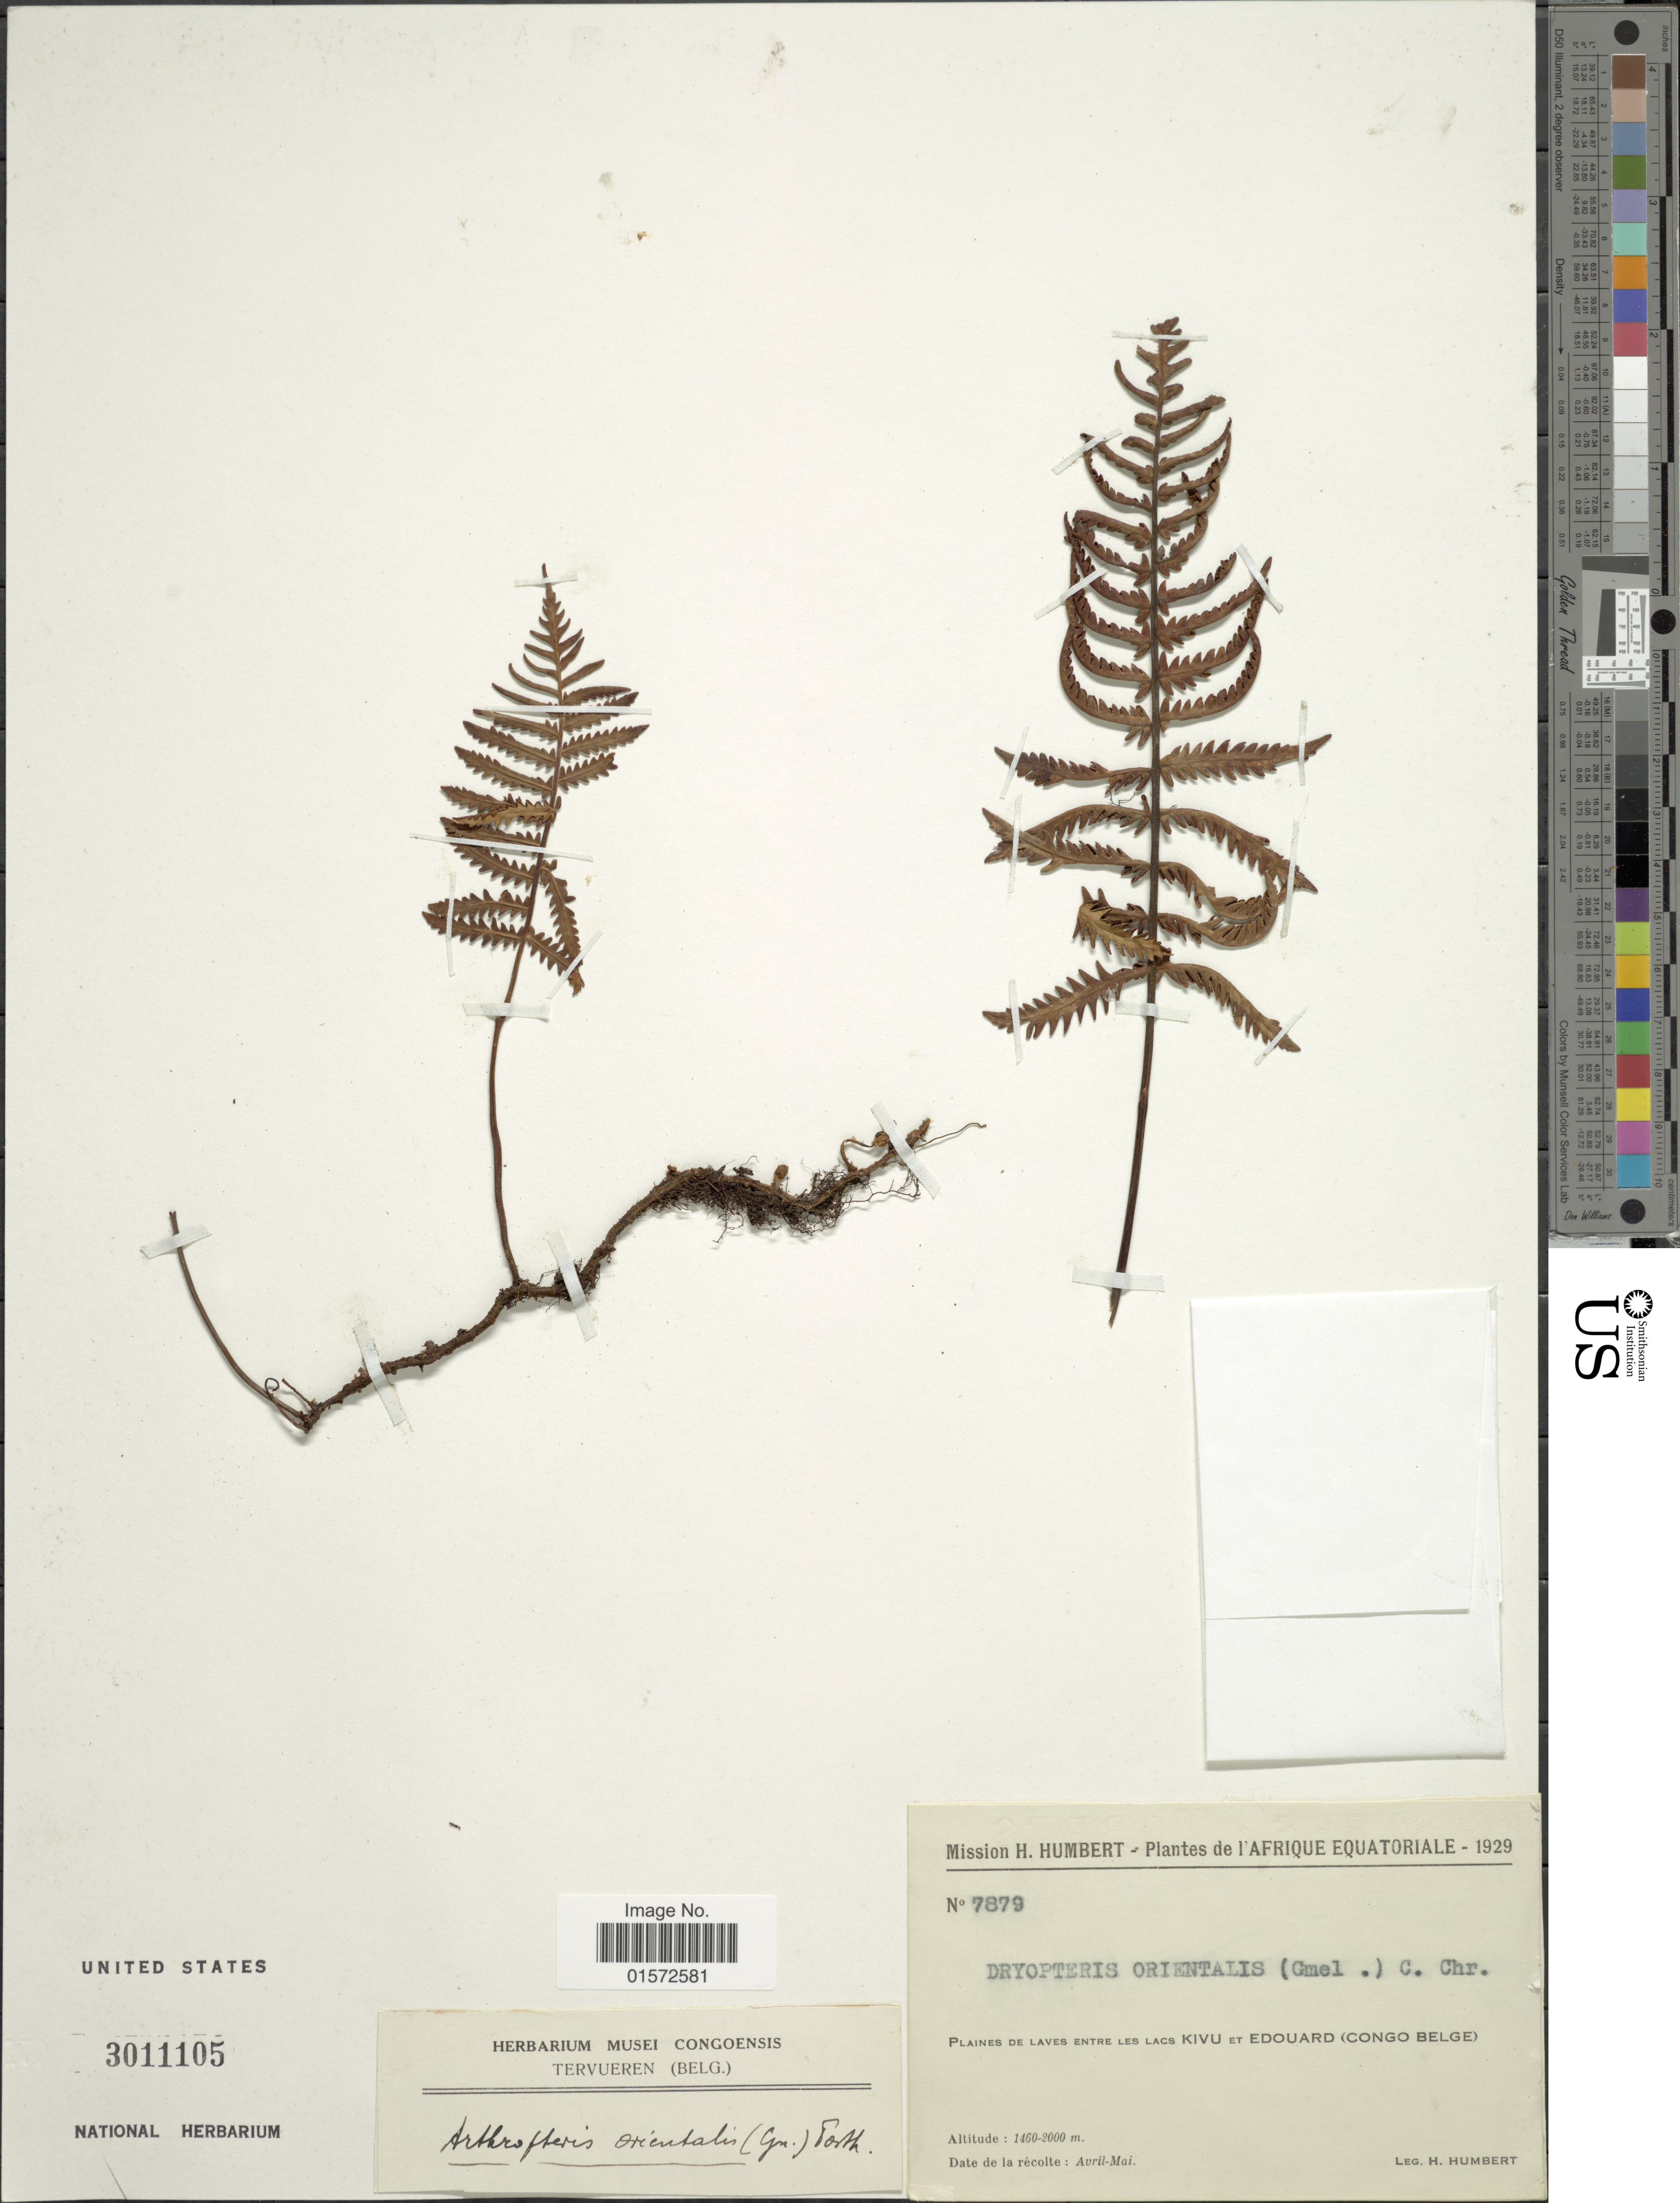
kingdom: Plantae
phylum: Tracheophyta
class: Polypodiopsida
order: Polypodiales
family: Tectariaceae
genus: Arthropteris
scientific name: Arthropteris orientalis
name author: (J.F. Gmel.) Posth.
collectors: H. Humbert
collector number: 7879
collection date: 1929-04/1929-05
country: Congo, Democratic Republic of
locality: Plaines de Laves entre Les Lacs Kivu et Edouard (Congo Belge)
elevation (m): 1460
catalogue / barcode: US 3011105